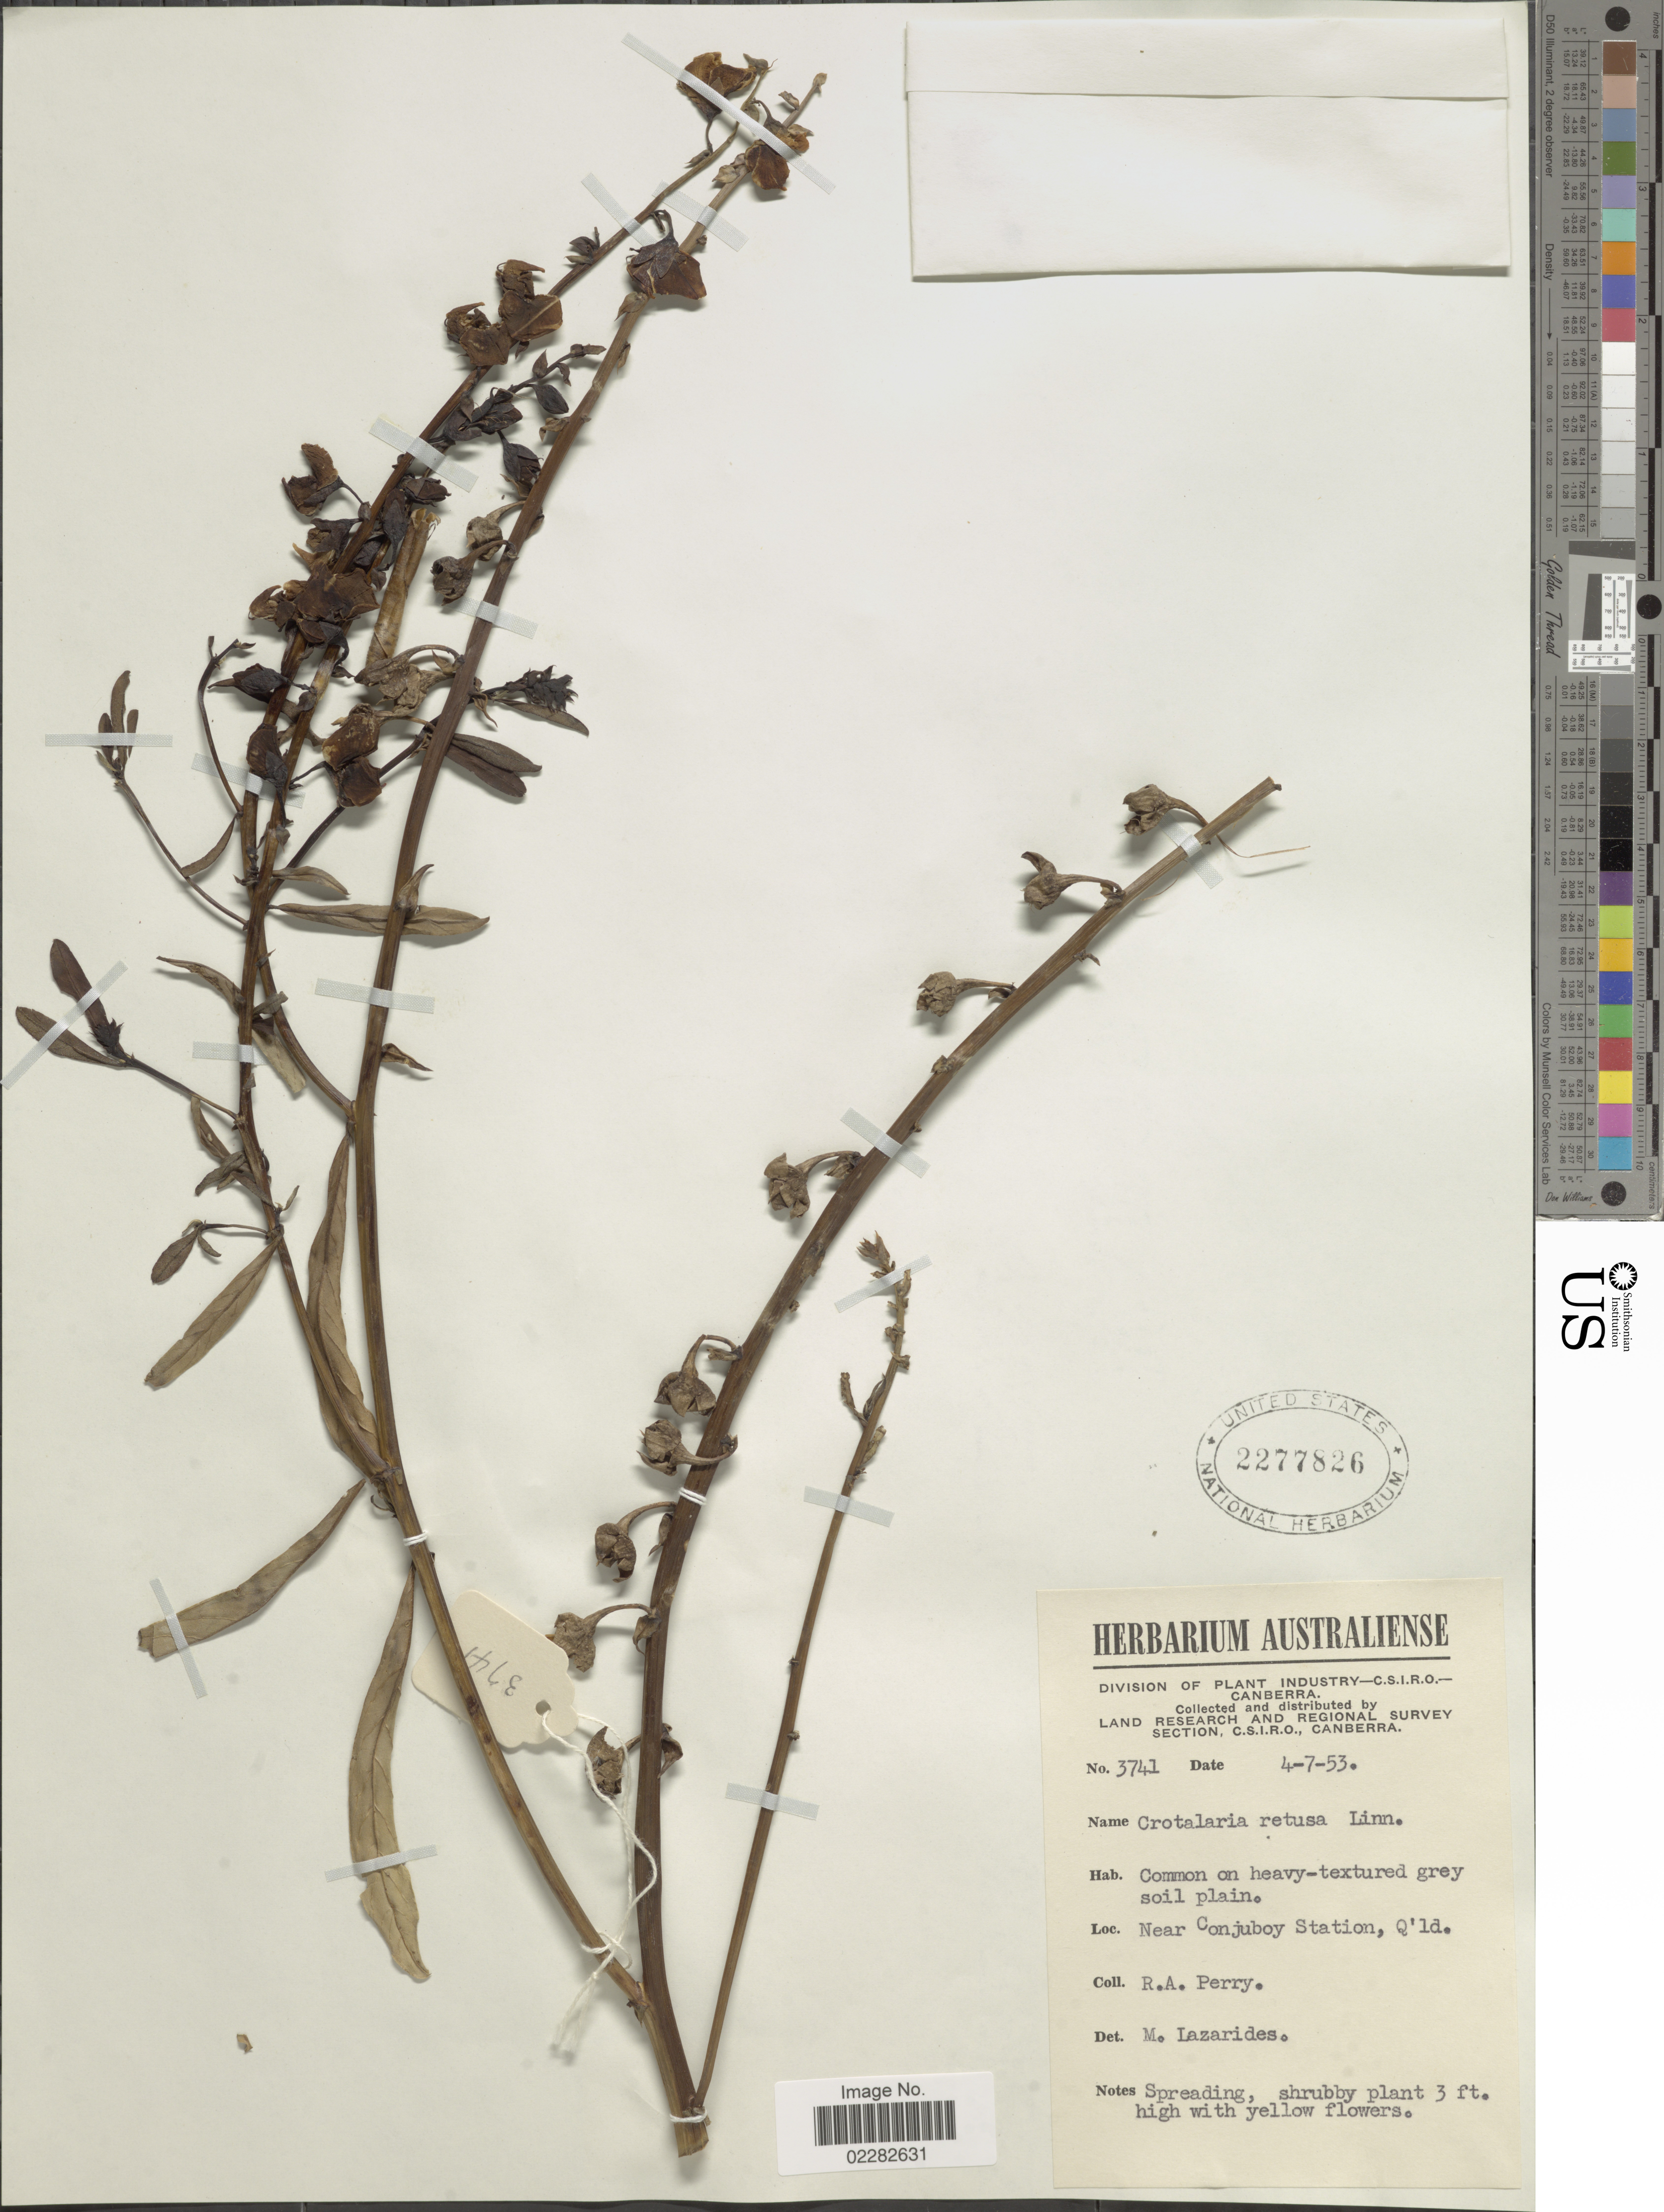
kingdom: Plantae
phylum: Tracheophyta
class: Magnoliopsida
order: Fabales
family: Fabaceae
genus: Crotalaria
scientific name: Crotalaria retusa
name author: L.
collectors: Perry, R. A.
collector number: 3741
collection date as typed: Transcribed d/m/y: 4/7/53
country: Australia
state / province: Queensland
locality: Near Conjuboy Station.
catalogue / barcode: US 2277826